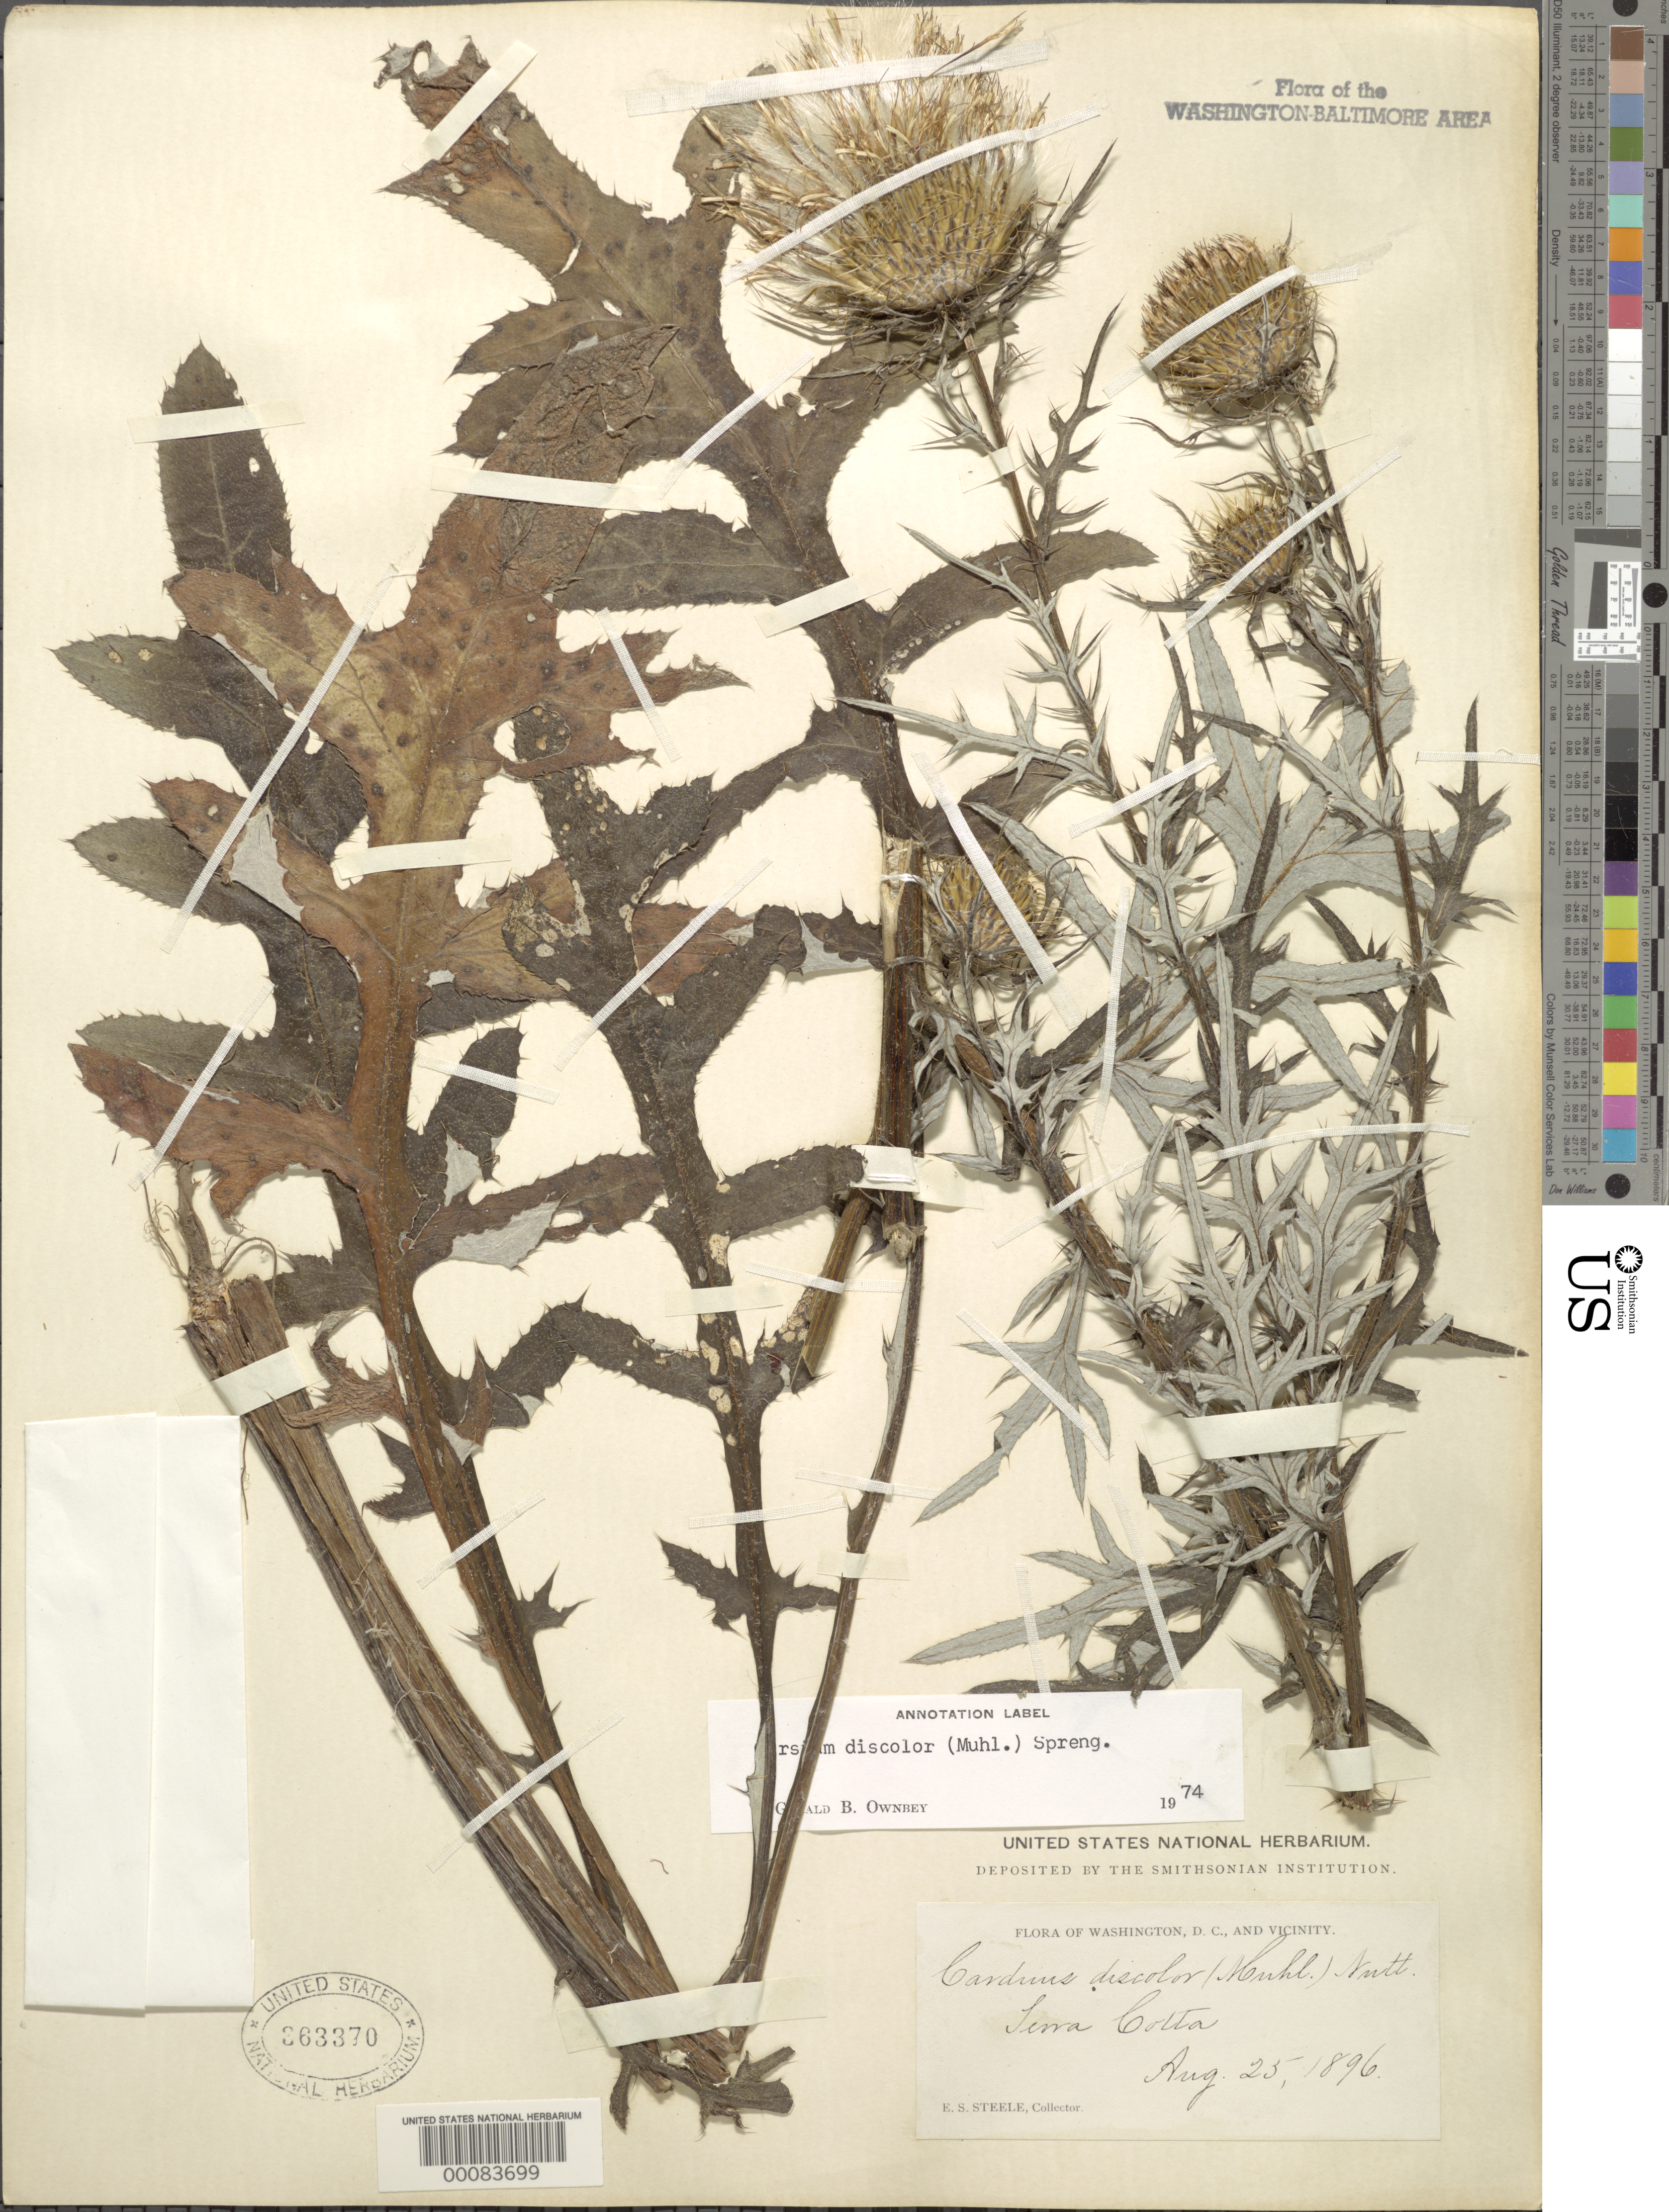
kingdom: Plantae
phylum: Tracheophyta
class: Magnoliopsida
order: Asterales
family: Asteraceae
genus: Cirsium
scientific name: Cirsium discolor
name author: (Muhl. ex Willd.) Spreng.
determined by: Ownbey, G. B.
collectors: E. Steele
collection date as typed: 25 Aug 1896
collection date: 1896-08-25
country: United States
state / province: District of Columbia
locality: Terra Cotta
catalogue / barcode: US 363370